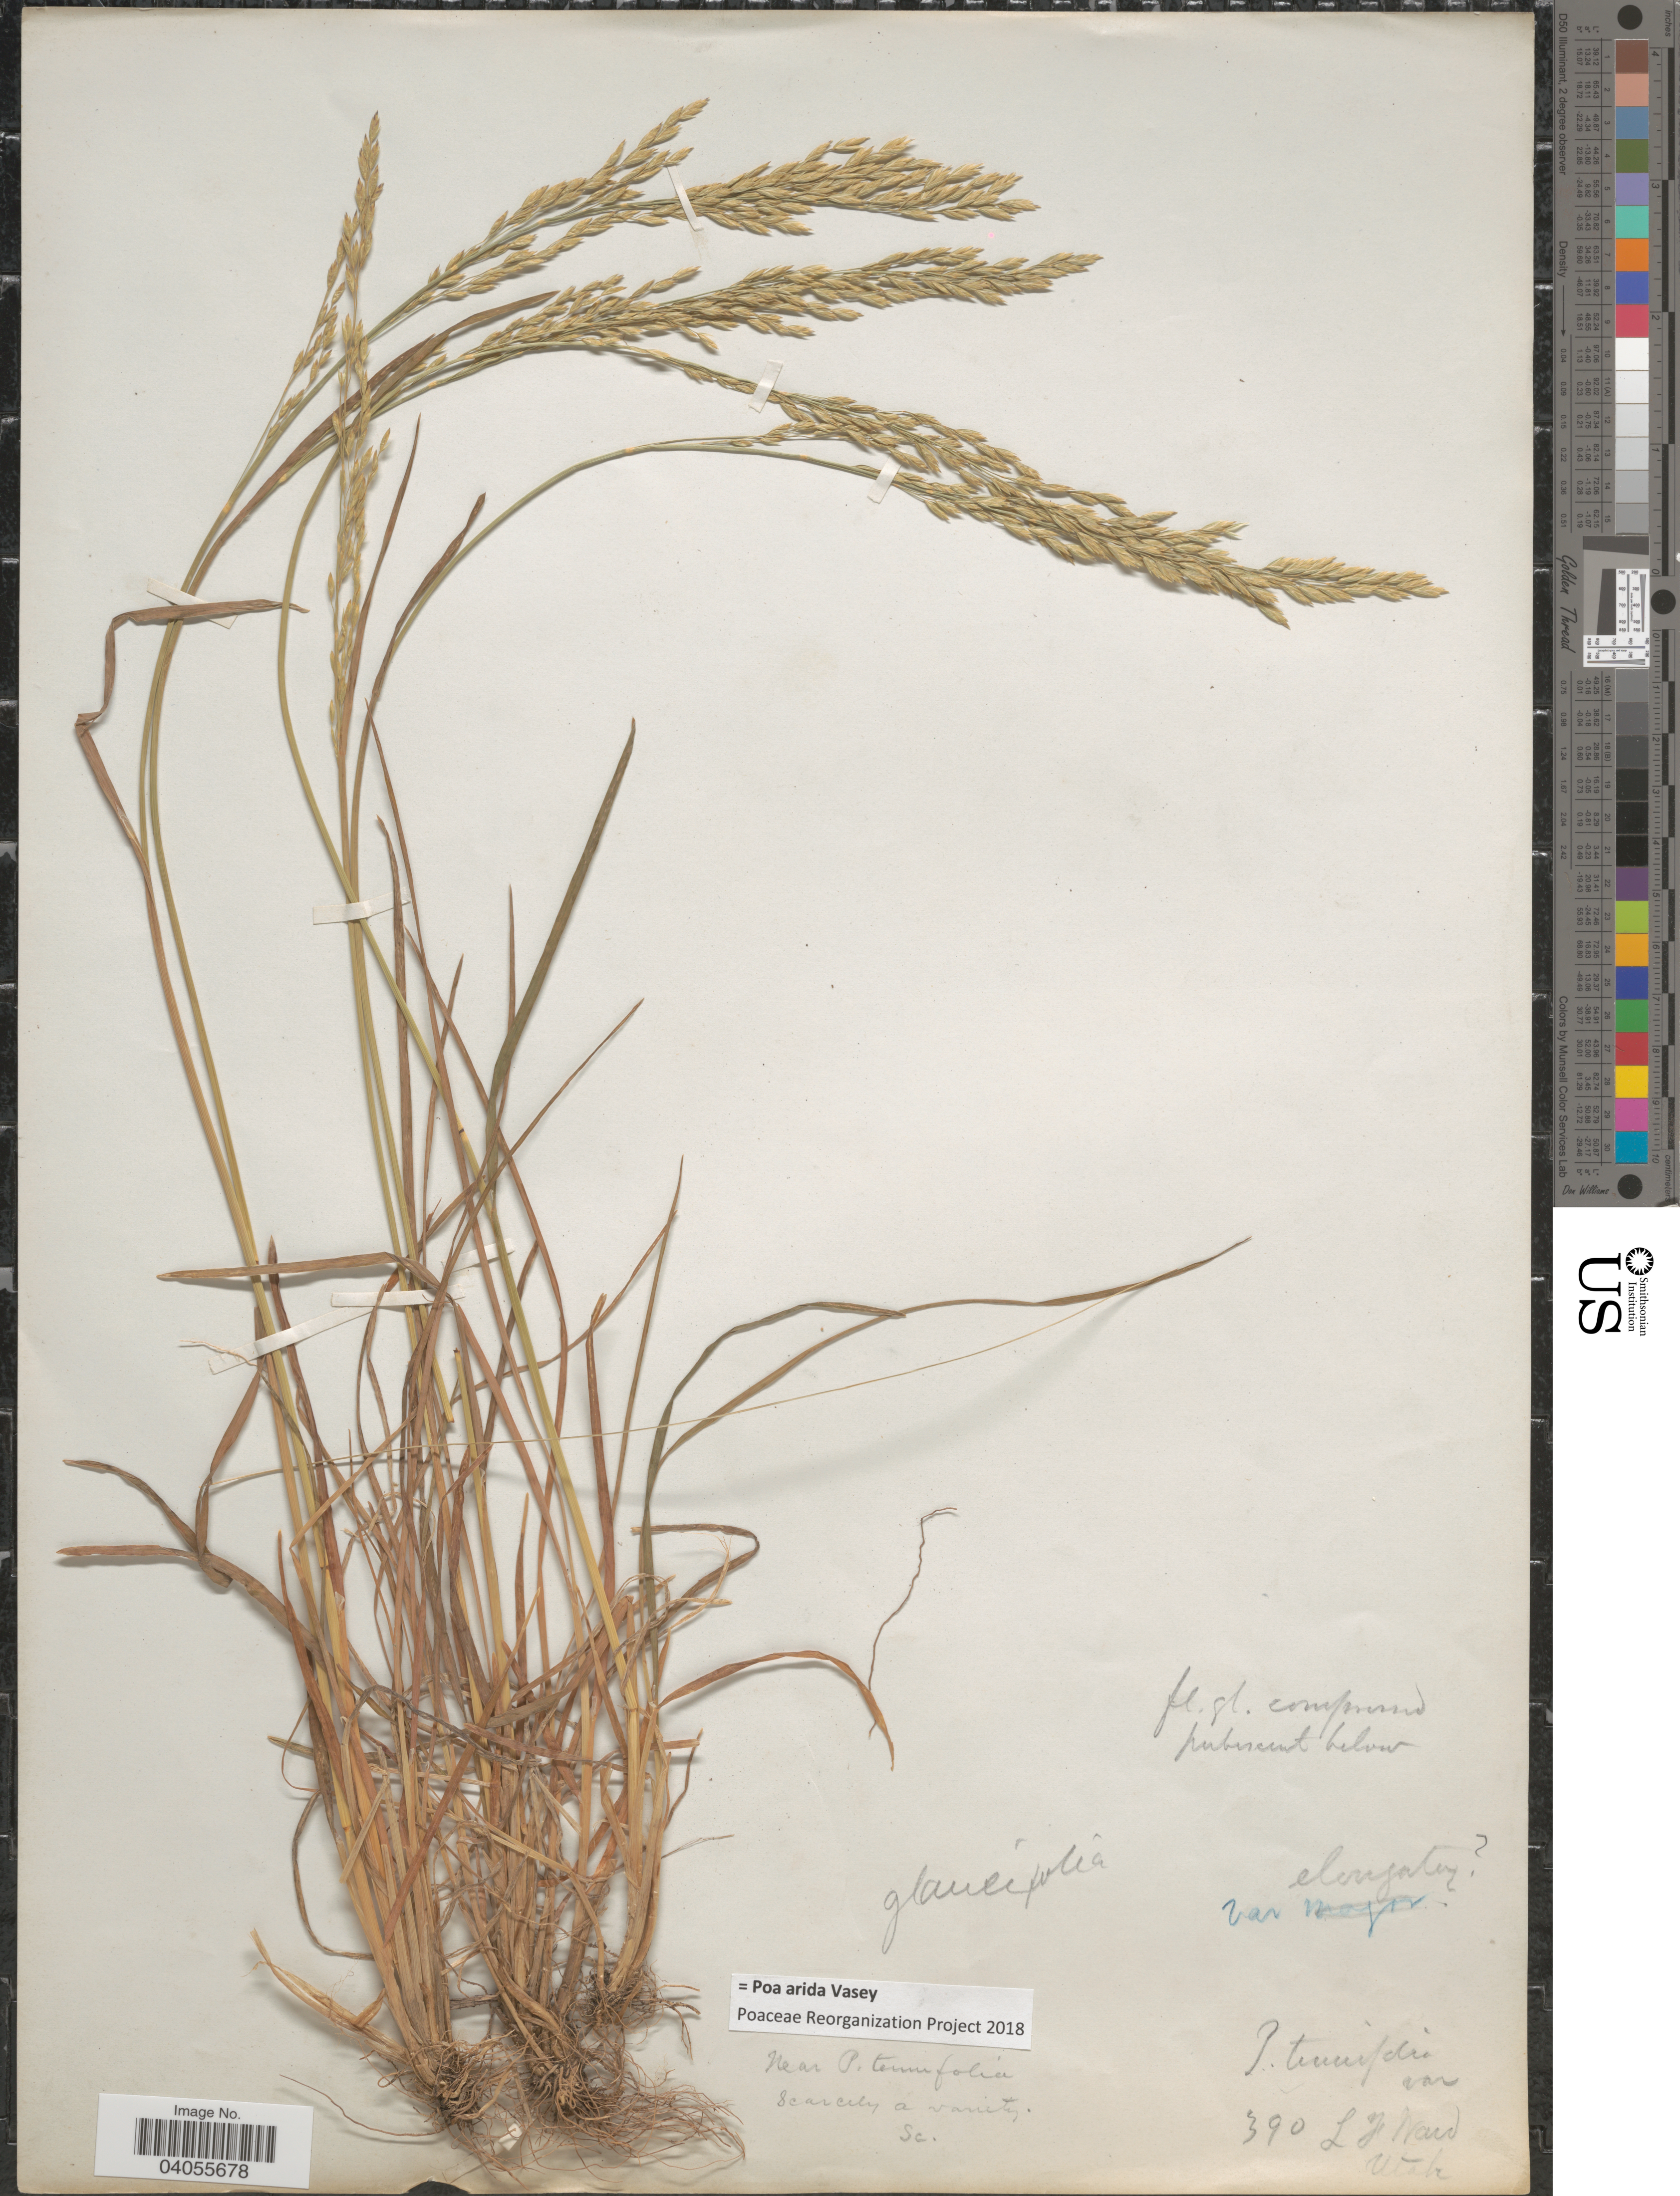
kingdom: Plantae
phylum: Tracheophyta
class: Liliopsida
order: Poales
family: Poaceae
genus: Poa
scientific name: Poa arida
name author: Vasey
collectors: L. Ward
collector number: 390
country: United States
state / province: Utah